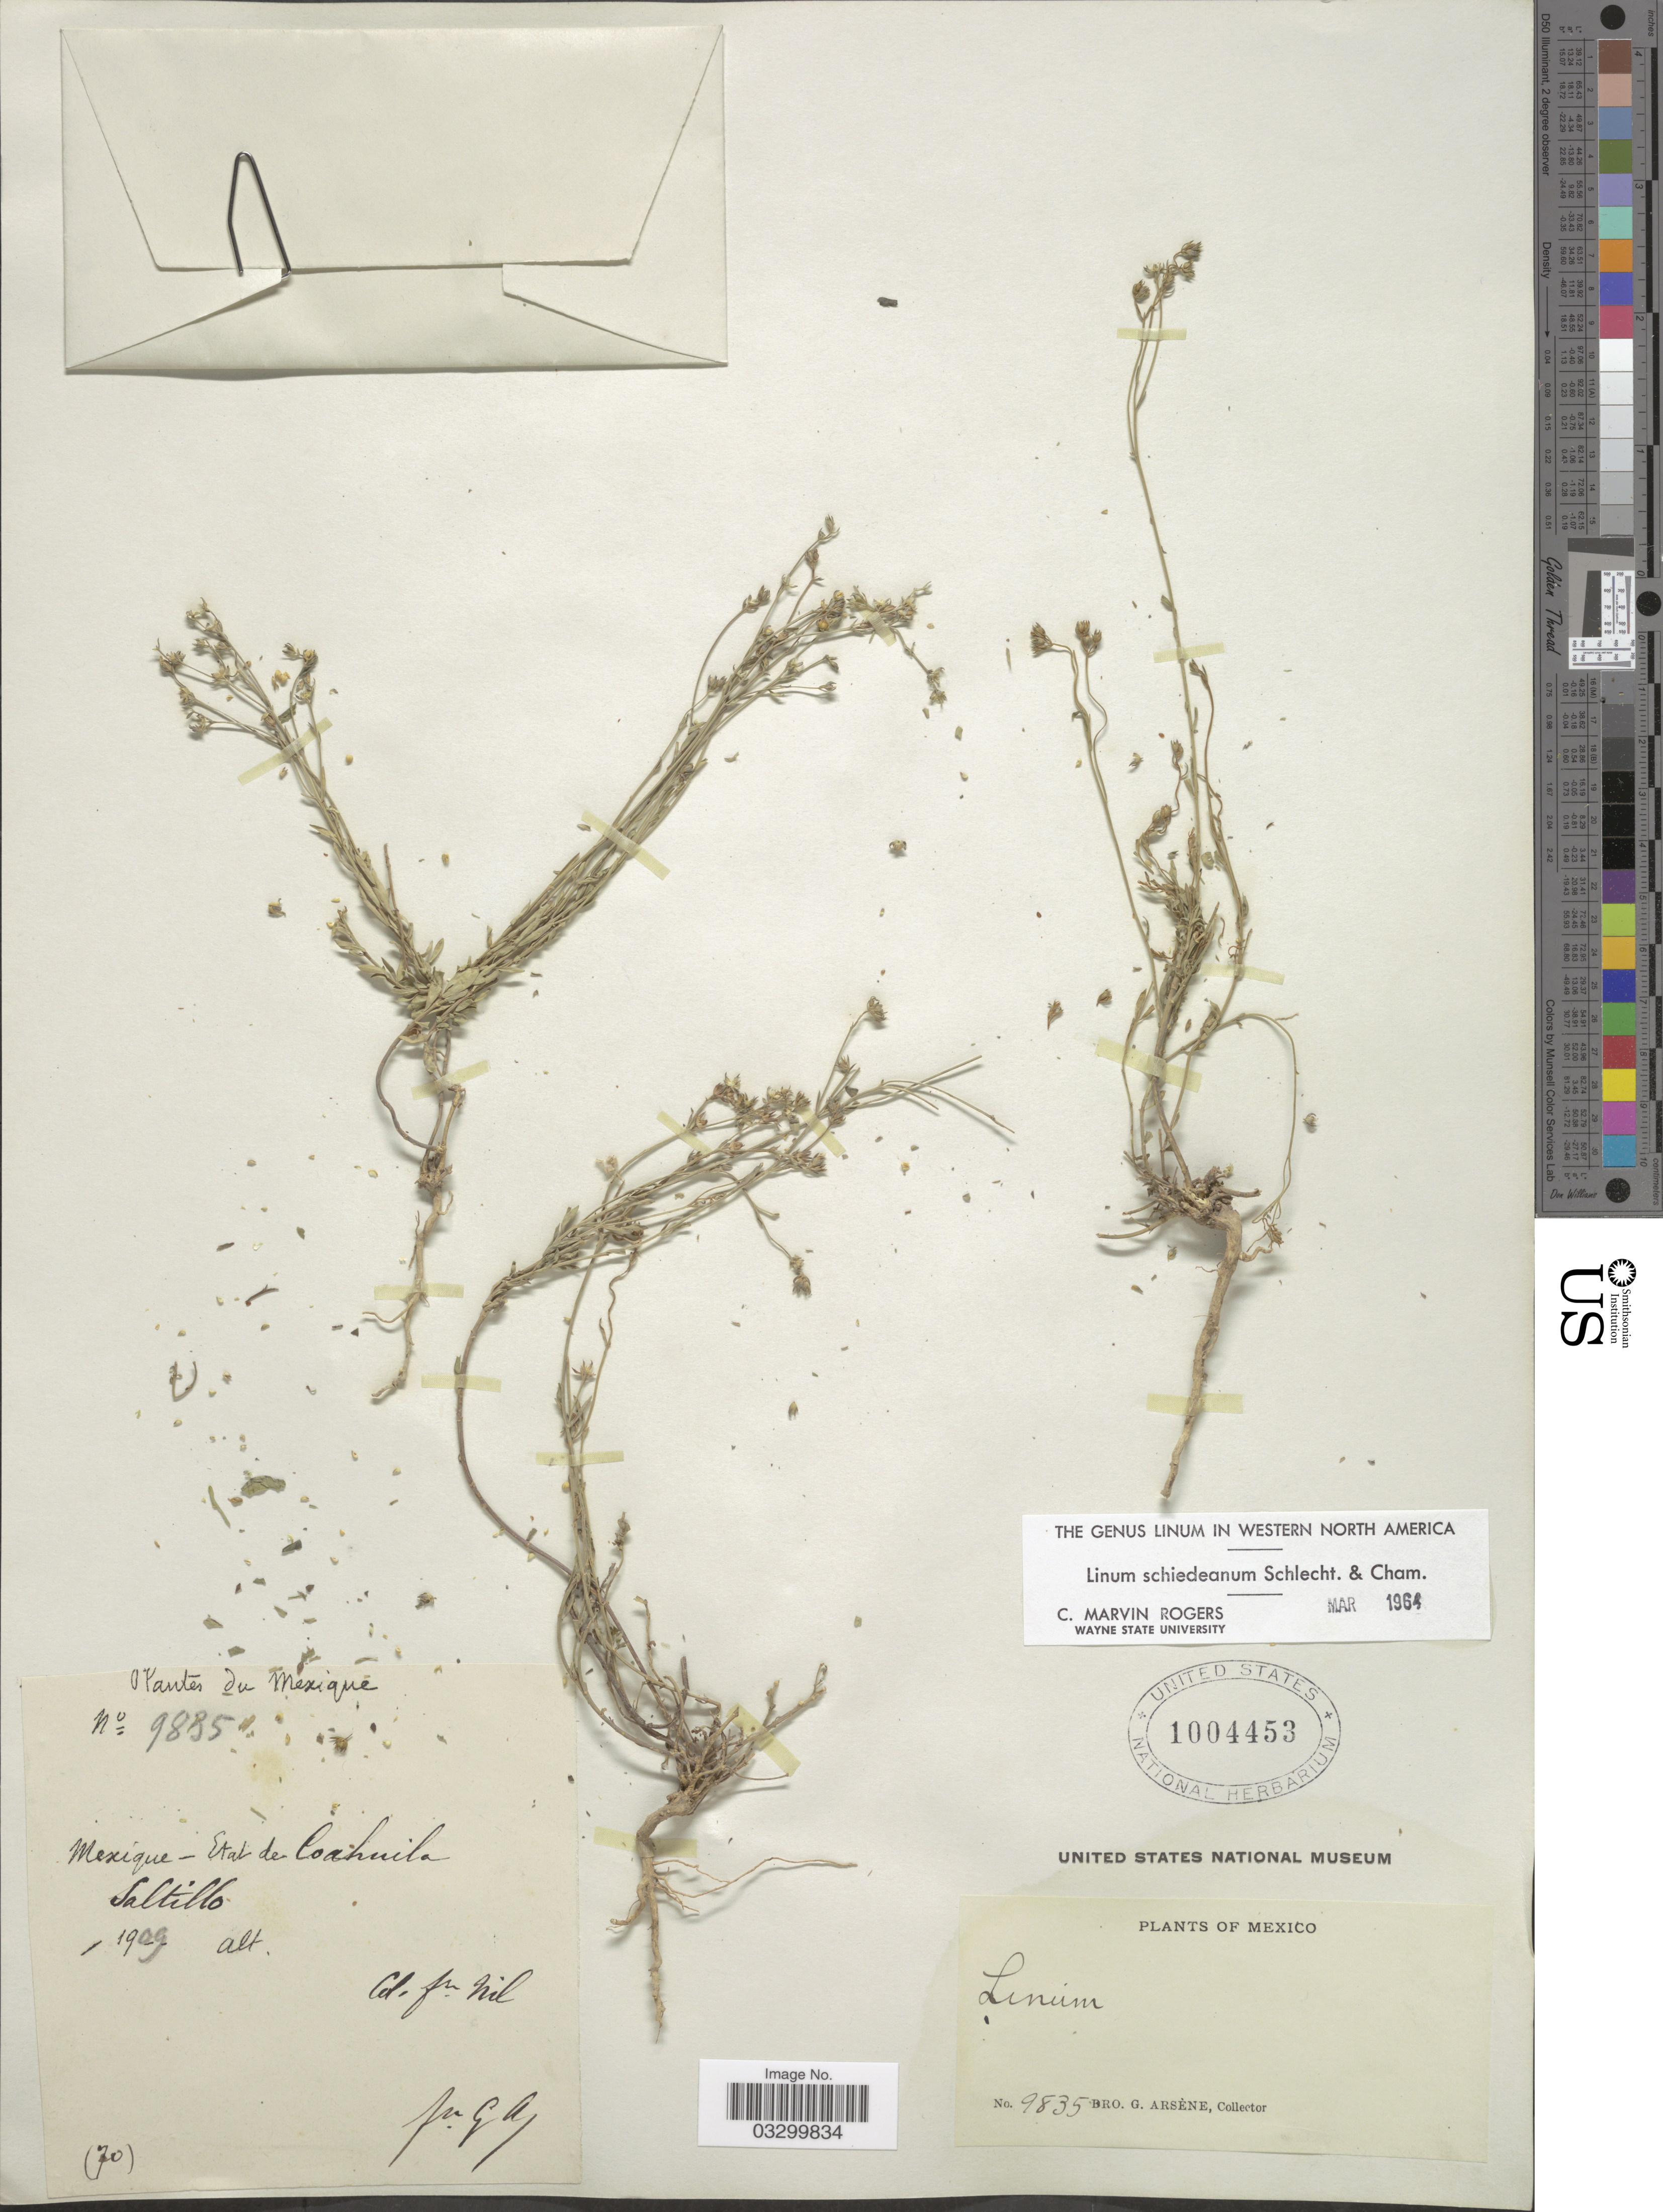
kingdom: Plantae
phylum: Tracheophyta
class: Magnoliopsida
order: Malpighiales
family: Linaceae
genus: Linum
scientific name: Linum schiedeanum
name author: Schltdl. & Cham.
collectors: Bro. G. Arsène & Bro. Nil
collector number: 9835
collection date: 1909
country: Mexico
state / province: Coahuila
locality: Mexique. Saltillo.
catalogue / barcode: US 1004453